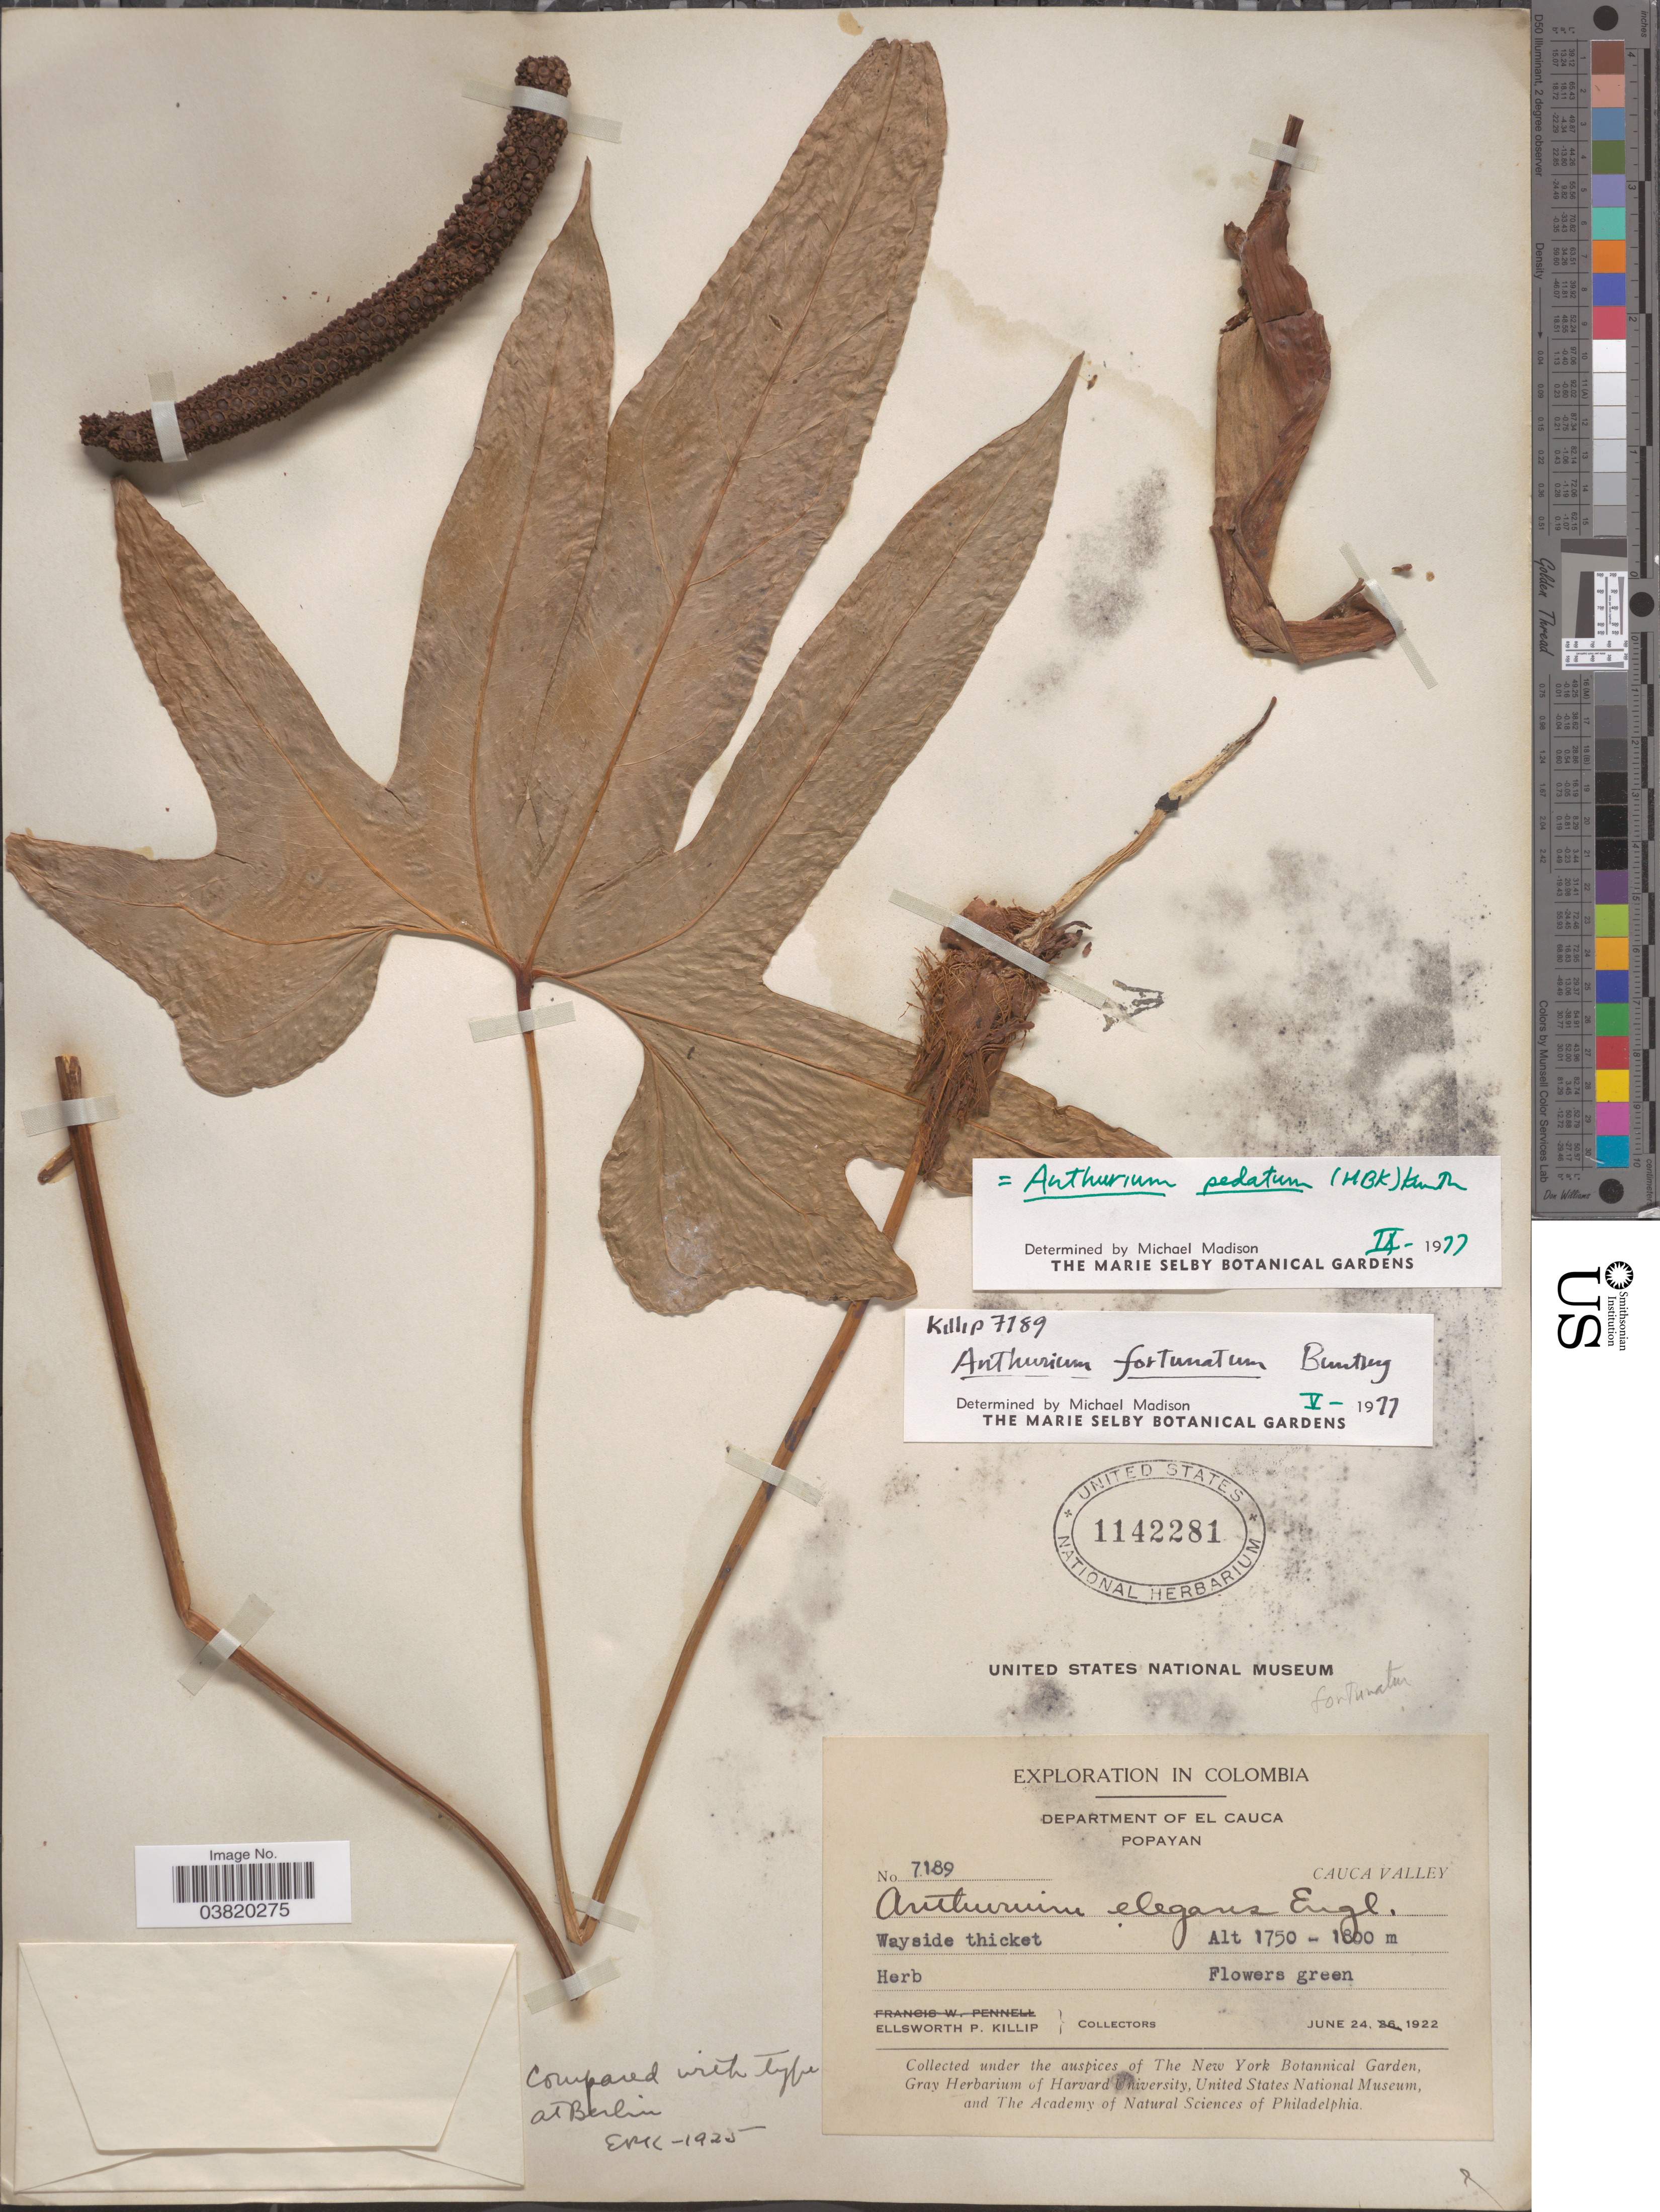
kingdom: Plantae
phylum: Tracheophyta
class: Liliopsida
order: Alismatales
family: Araceae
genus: Anthurium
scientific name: Anthurium pedatum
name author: (Kunth) Endl. ex Kunth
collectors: E. P. Killip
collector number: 7189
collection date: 1922-06-24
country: Colombia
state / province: Cauca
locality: Department of El Cauca. Popayan. Cauca Valley.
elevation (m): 1750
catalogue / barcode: US 1142281